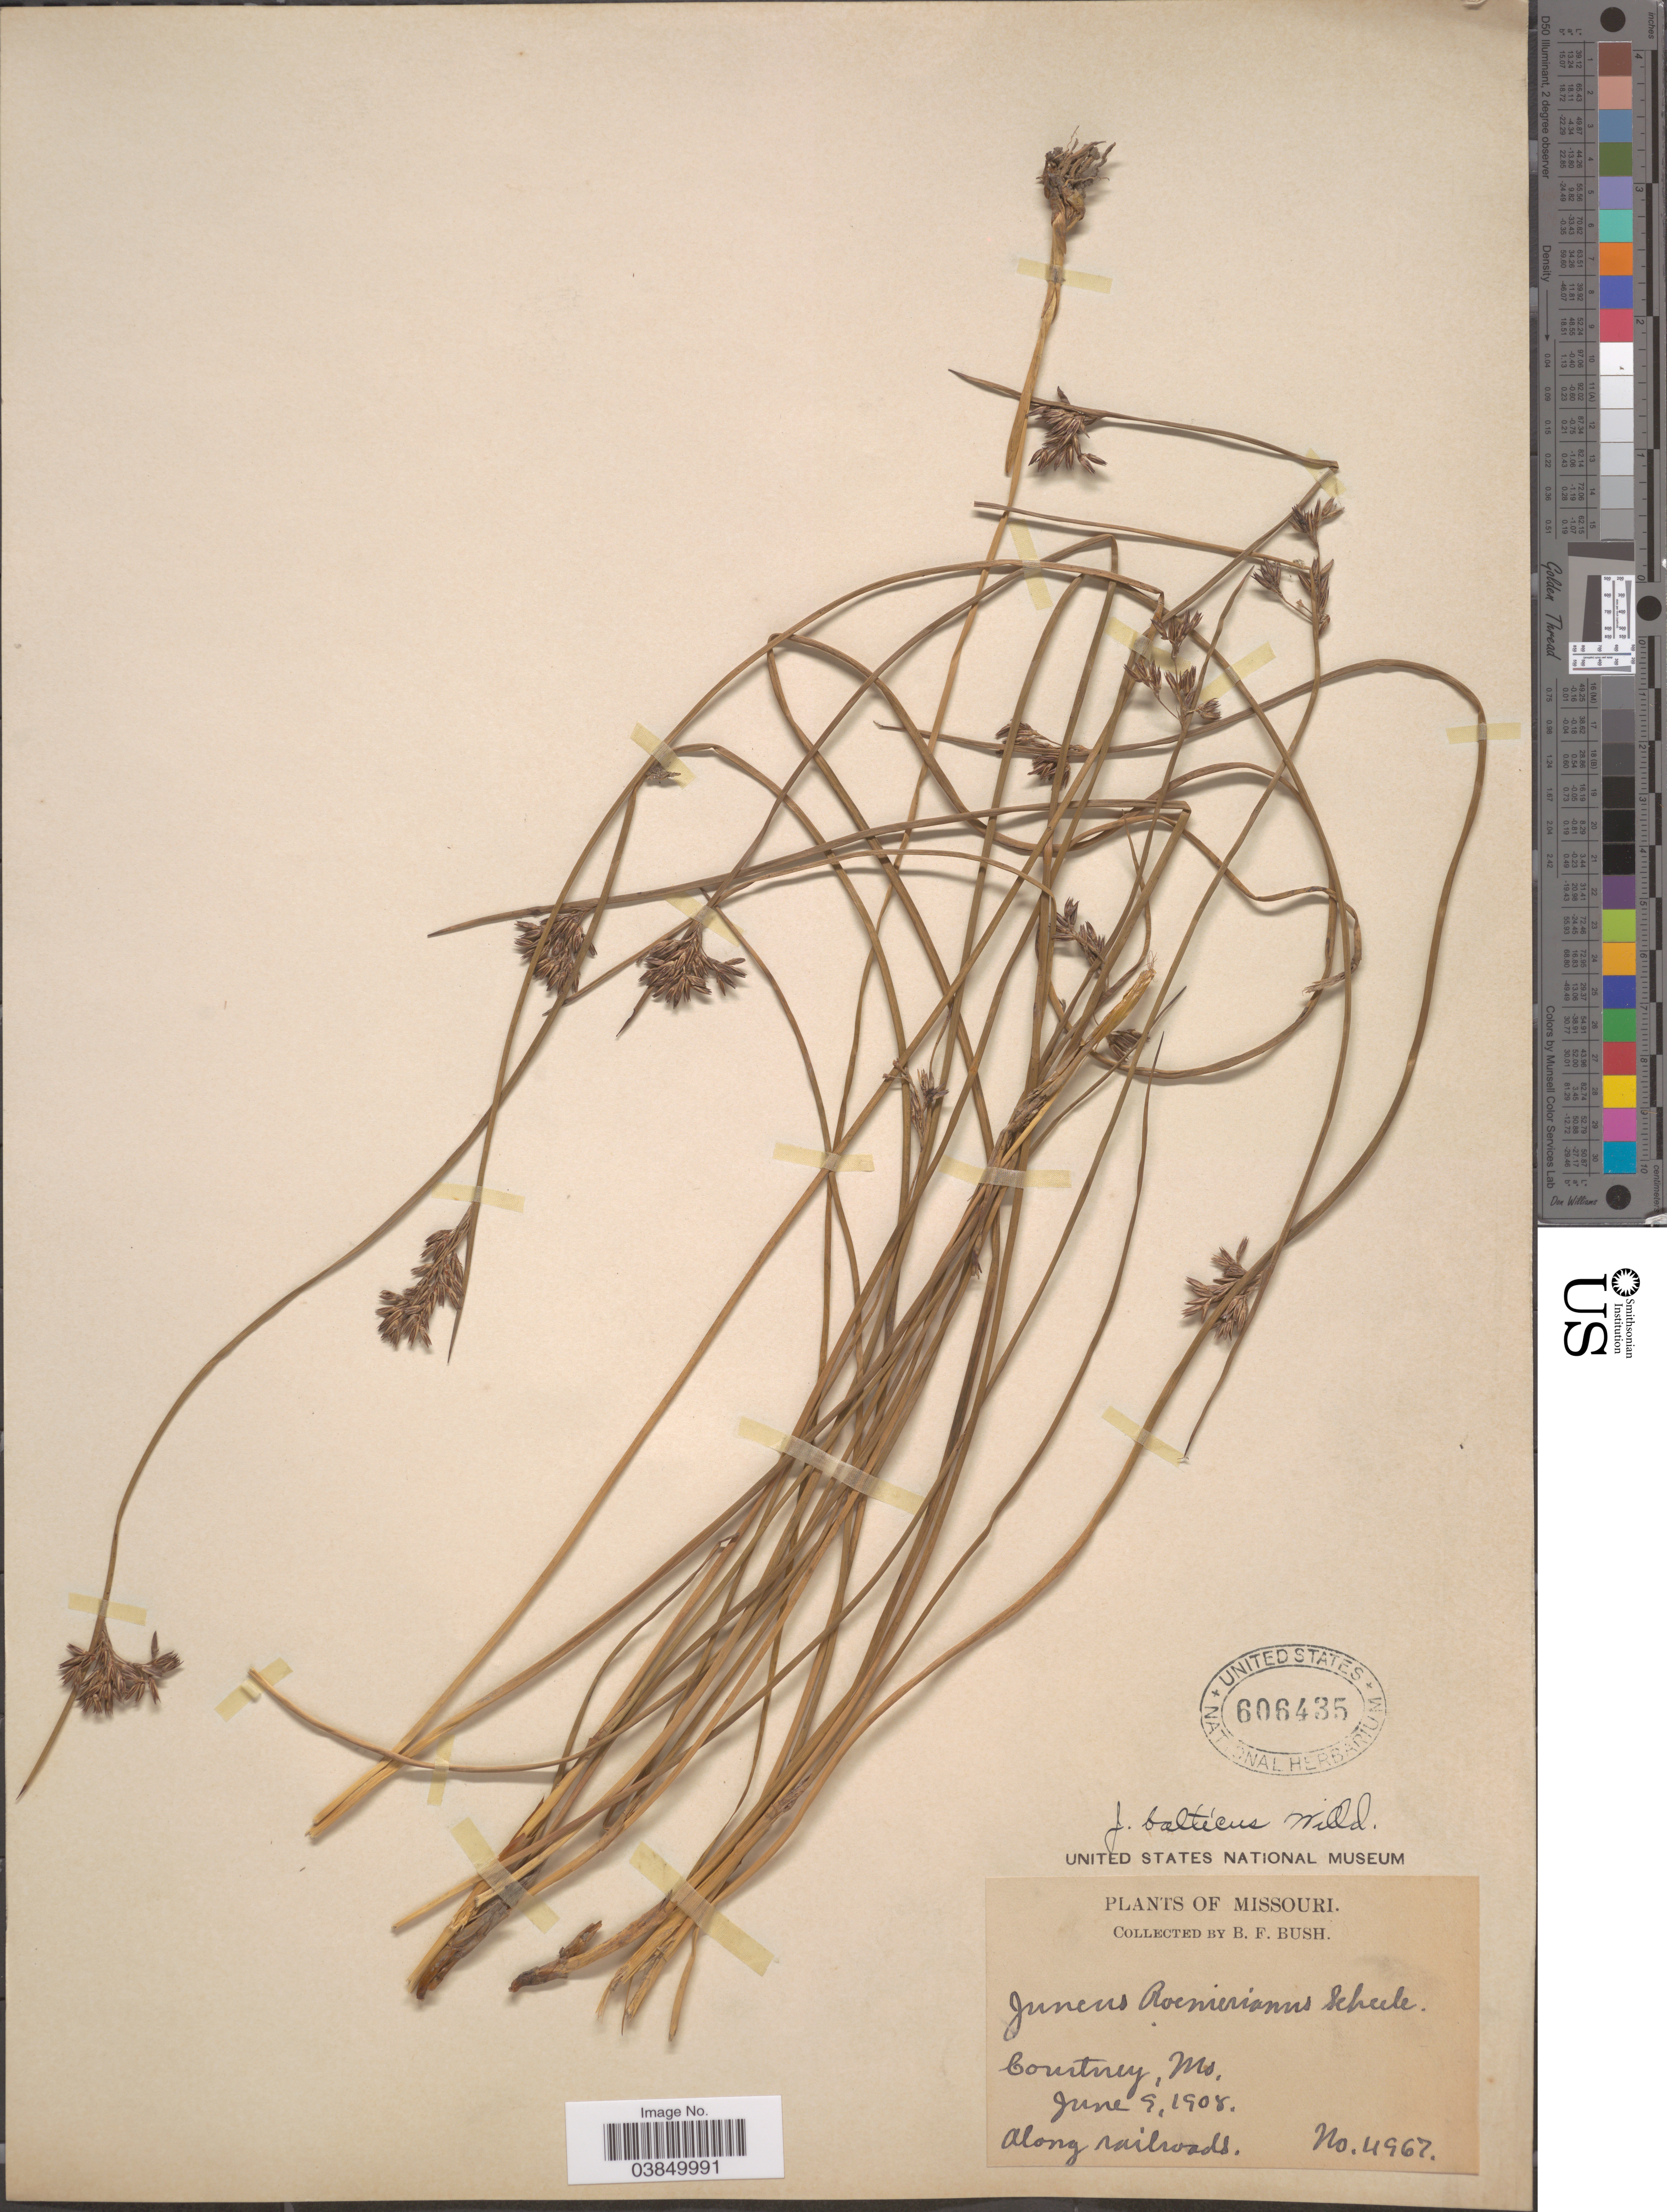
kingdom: Plantae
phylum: Tracheophyta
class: Liliopsida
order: Poales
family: Juncaceae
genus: Juncus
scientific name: Juncus balticus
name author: Willd.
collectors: B. F. Bush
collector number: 4967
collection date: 1908-06-09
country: United States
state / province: Missouri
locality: Courtney. Along railroad.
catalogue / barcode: US 606435